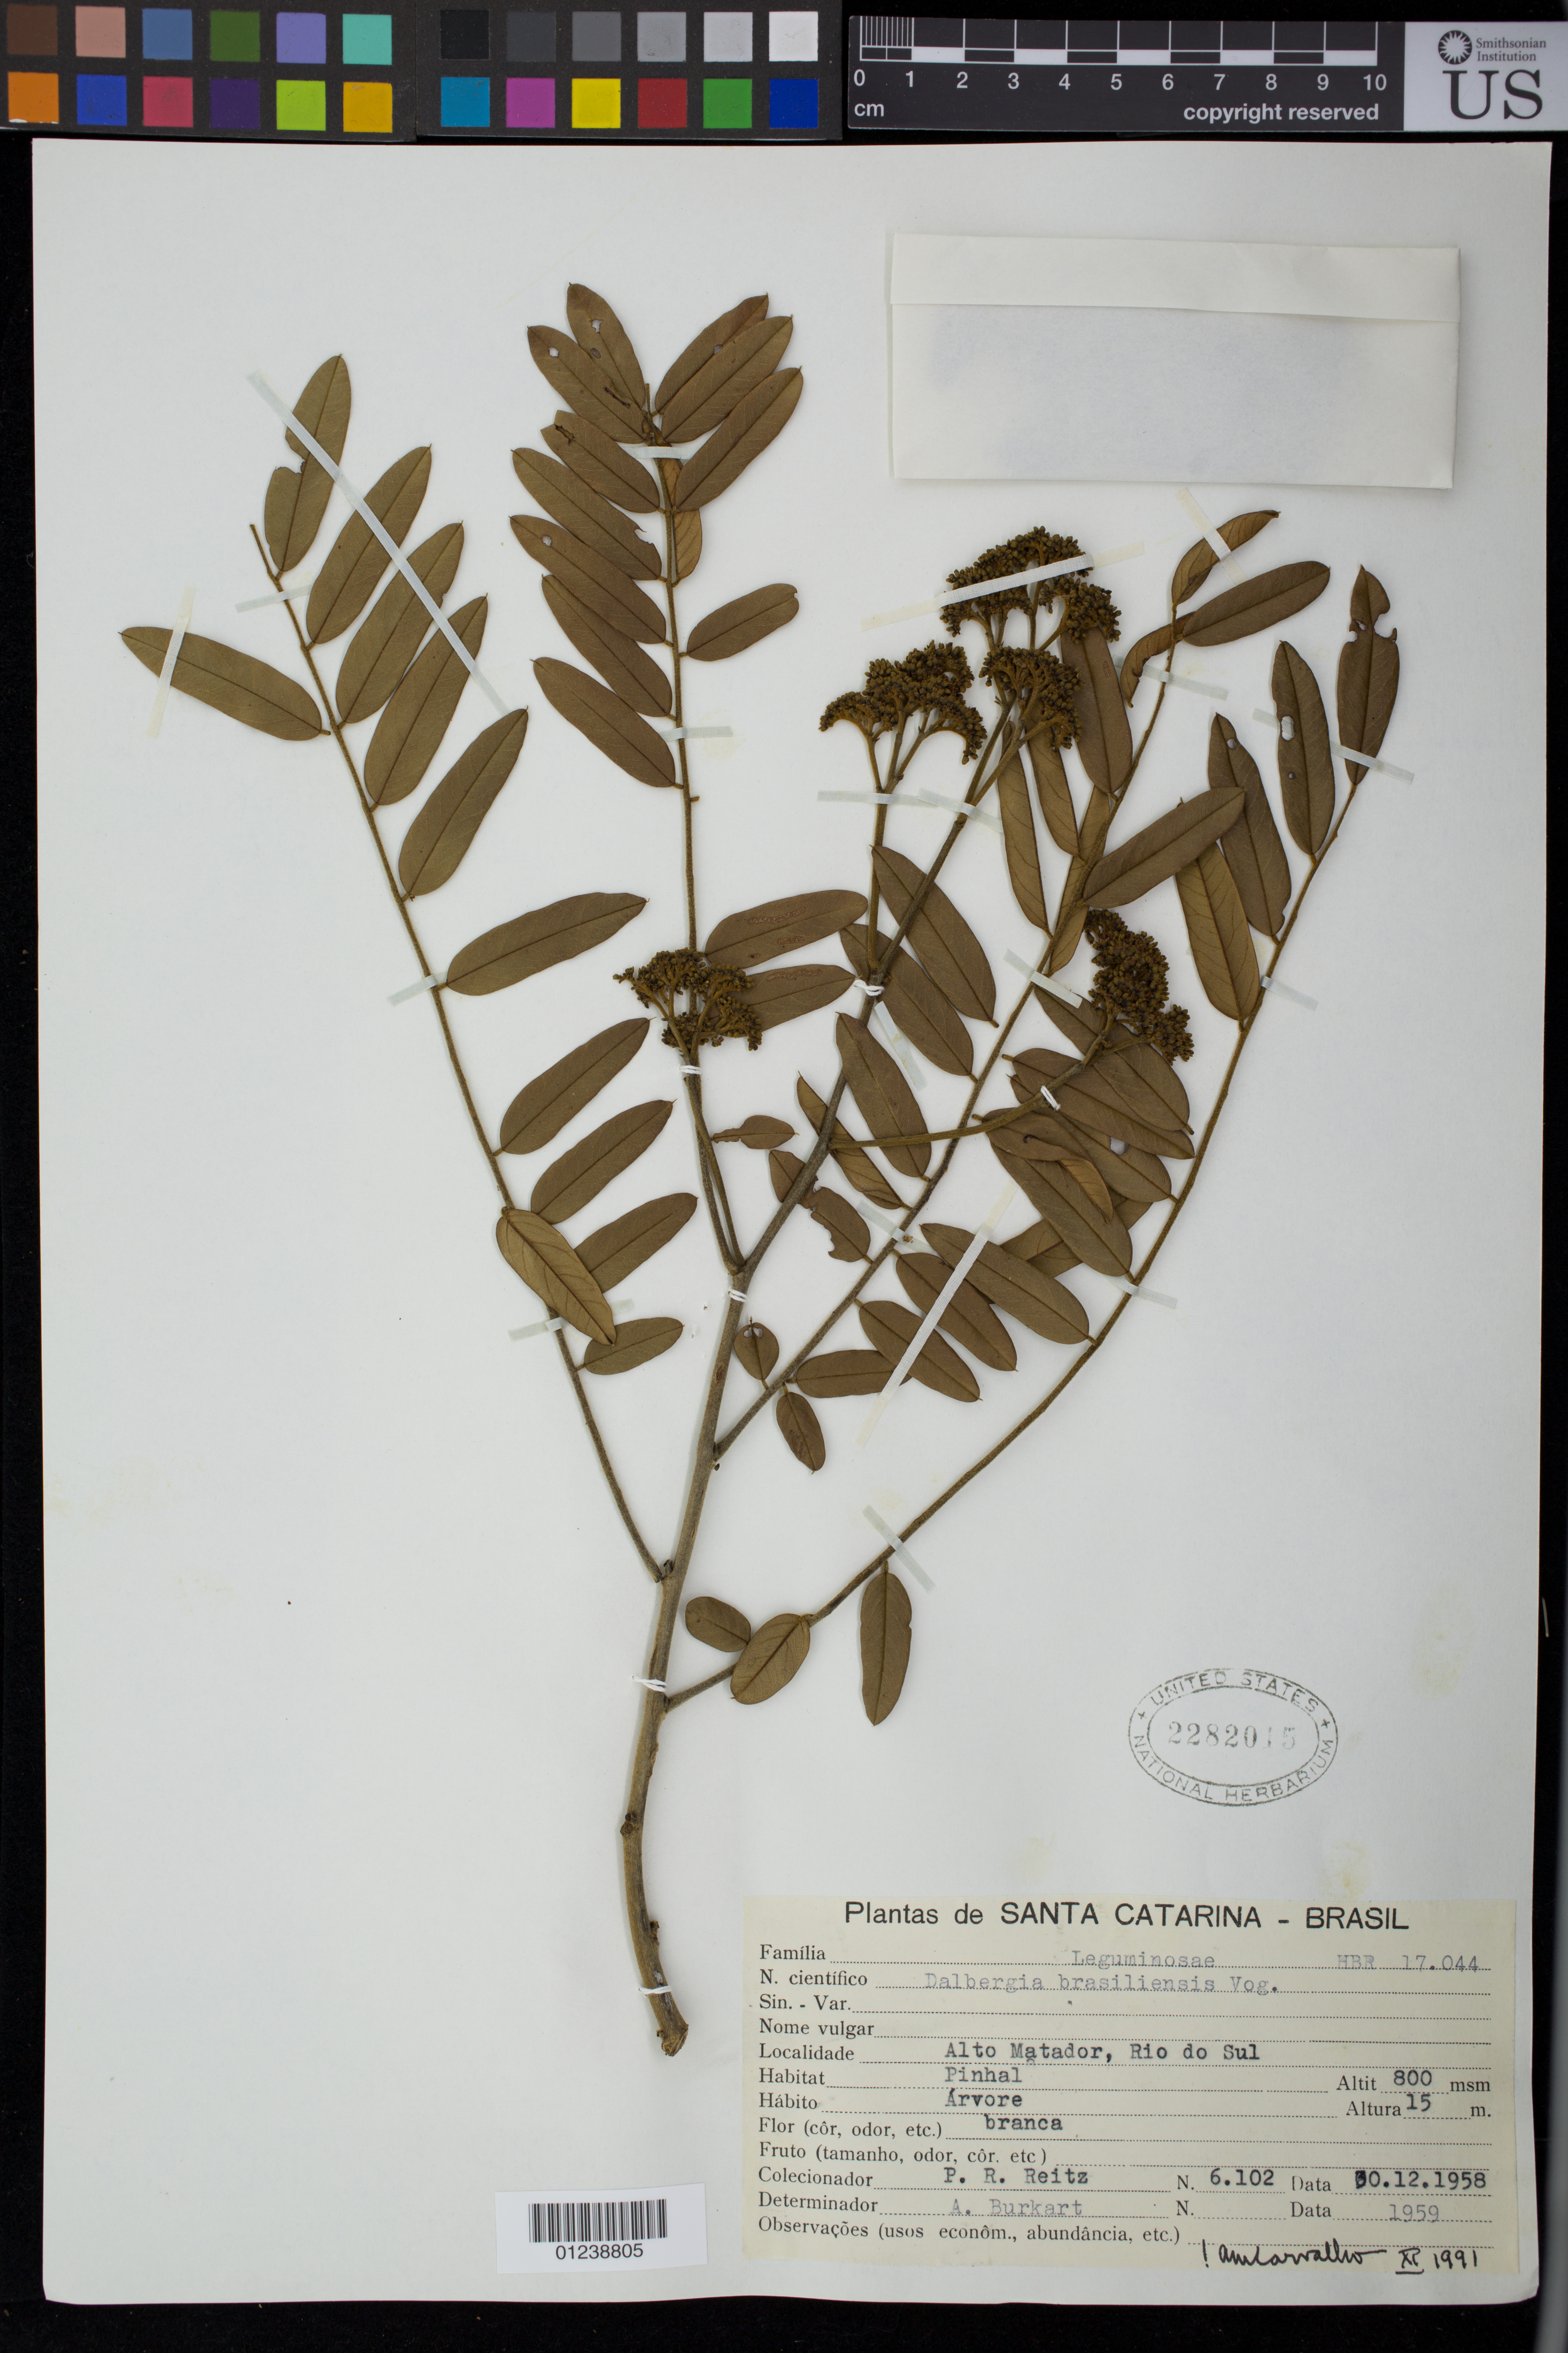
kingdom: Plantae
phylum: Tracheophyta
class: Magnoliopsida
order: Fabales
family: Fabaceae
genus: Dalbergia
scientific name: Dalbergia brasiliensis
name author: Vogel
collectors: R. Reitz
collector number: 6.102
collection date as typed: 30 Dec 1958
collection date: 1958-12-30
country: Brazil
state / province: Santa Catarina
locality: Alto matador, rio do sul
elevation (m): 800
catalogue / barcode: US 2282015